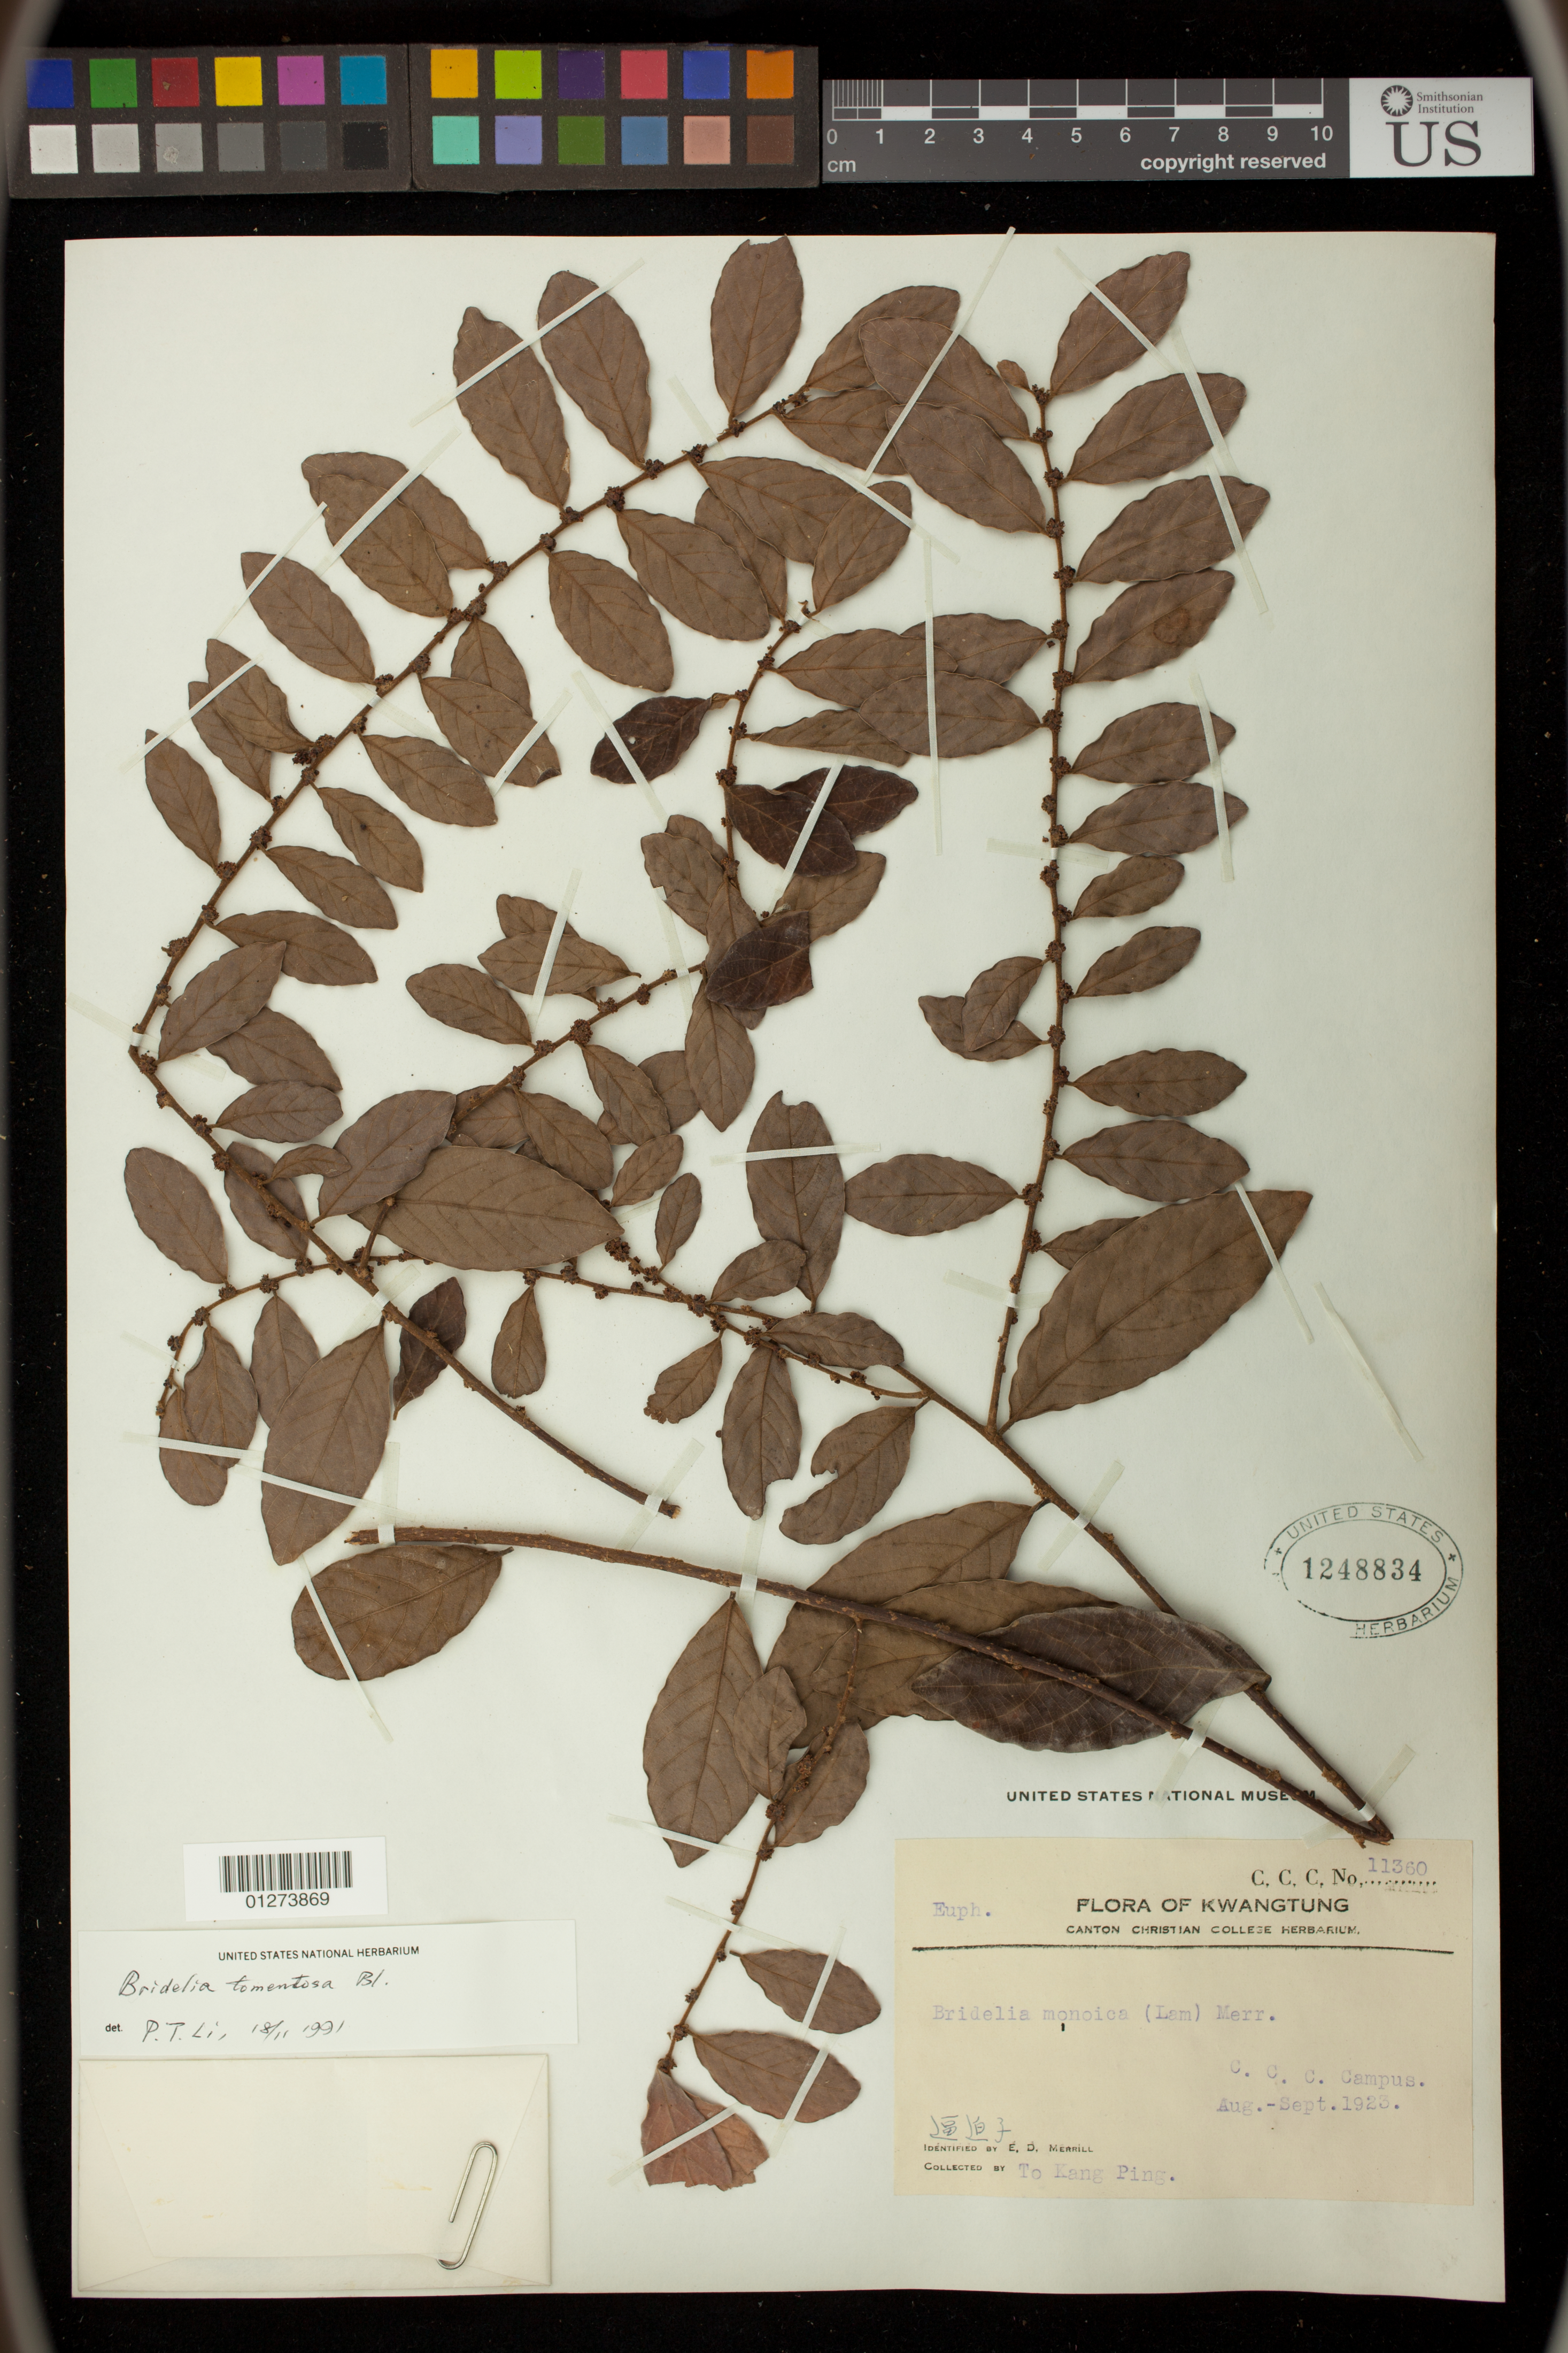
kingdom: Plantae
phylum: Tracheophyta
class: Magnoliopsida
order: Malpighiales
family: Phyllanthaceae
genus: Bridelia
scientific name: Bridelia tomentosa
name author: Blume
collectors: T. K. Peng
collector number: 11360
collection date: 1923-08/1923-09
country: China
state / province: Guangdong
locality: Canton Christian College Campus, Kwangtung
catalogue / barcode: US 1248834